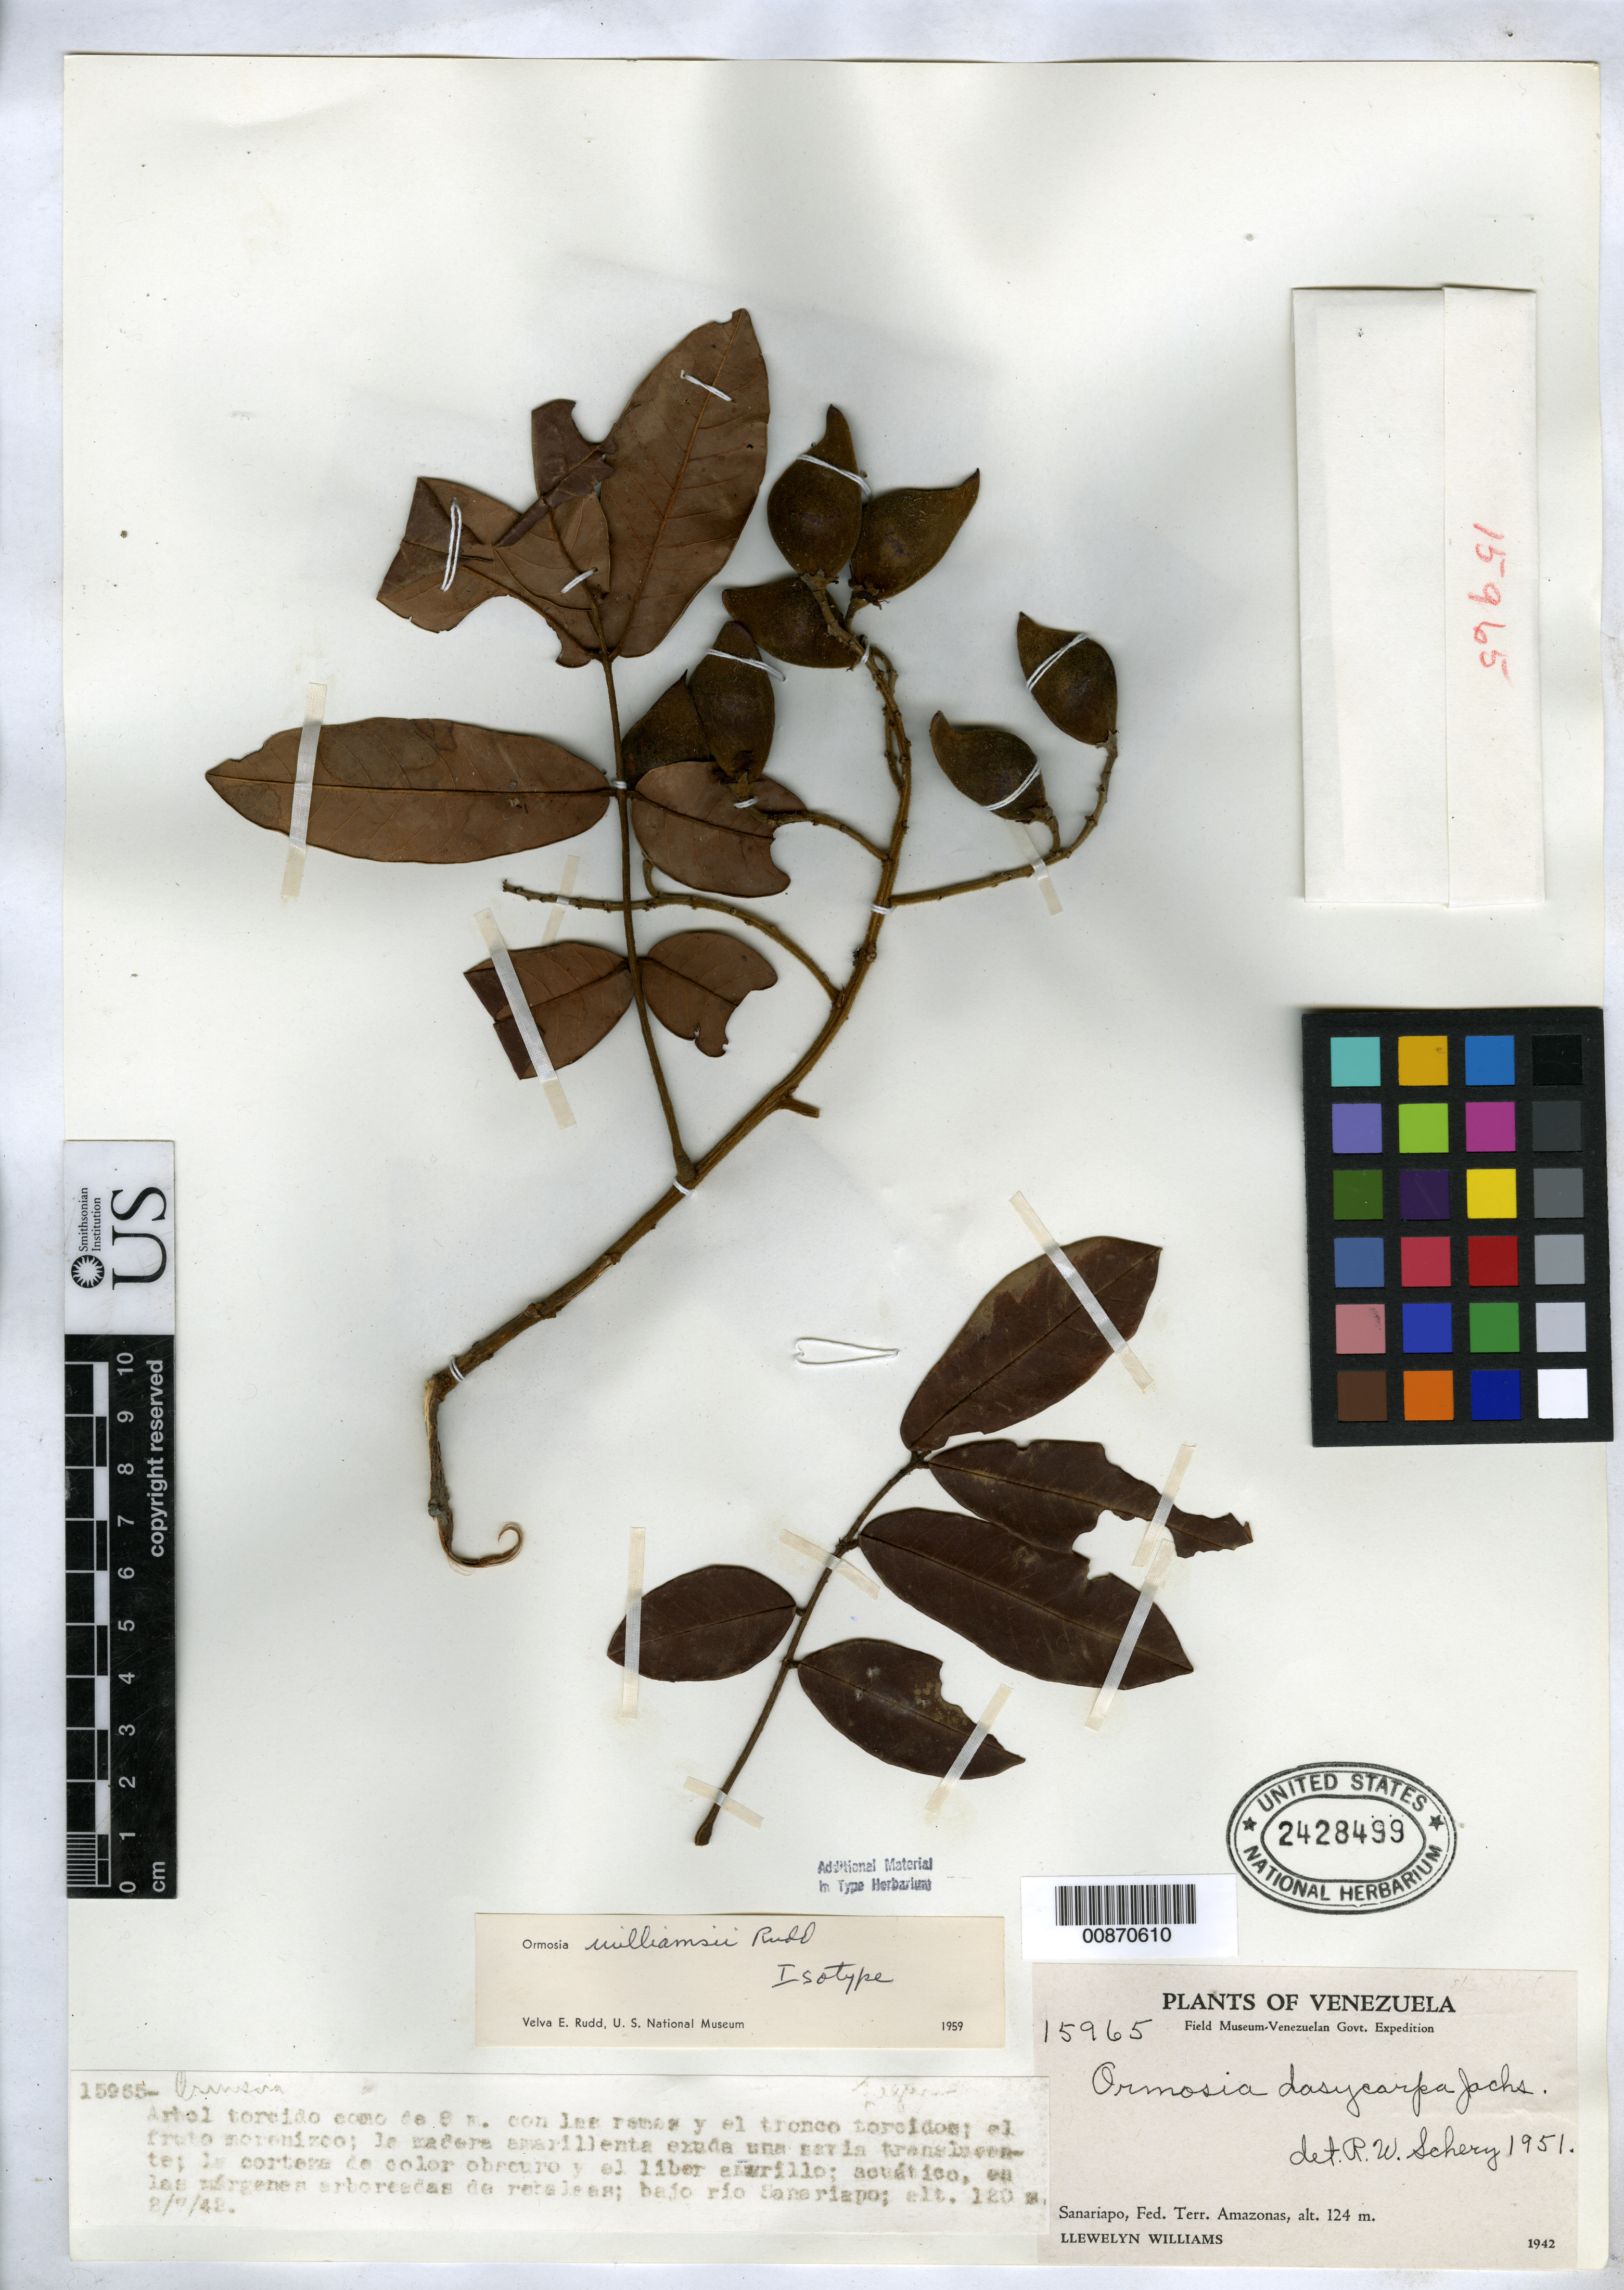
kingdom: Plantae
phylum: Tracheophyta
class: Magnoliopsida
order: Fabales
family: Fabaceae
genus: Ormosia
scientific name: Ormosia williamsii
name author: Rudd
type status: Isotype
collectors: Ll. Williams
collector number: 15965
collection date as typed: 02 Jul 1942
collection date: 1942-07-02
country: Venezuela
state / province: Amazonas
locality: Sanariapo.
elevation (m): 124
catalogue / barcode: US 2428499